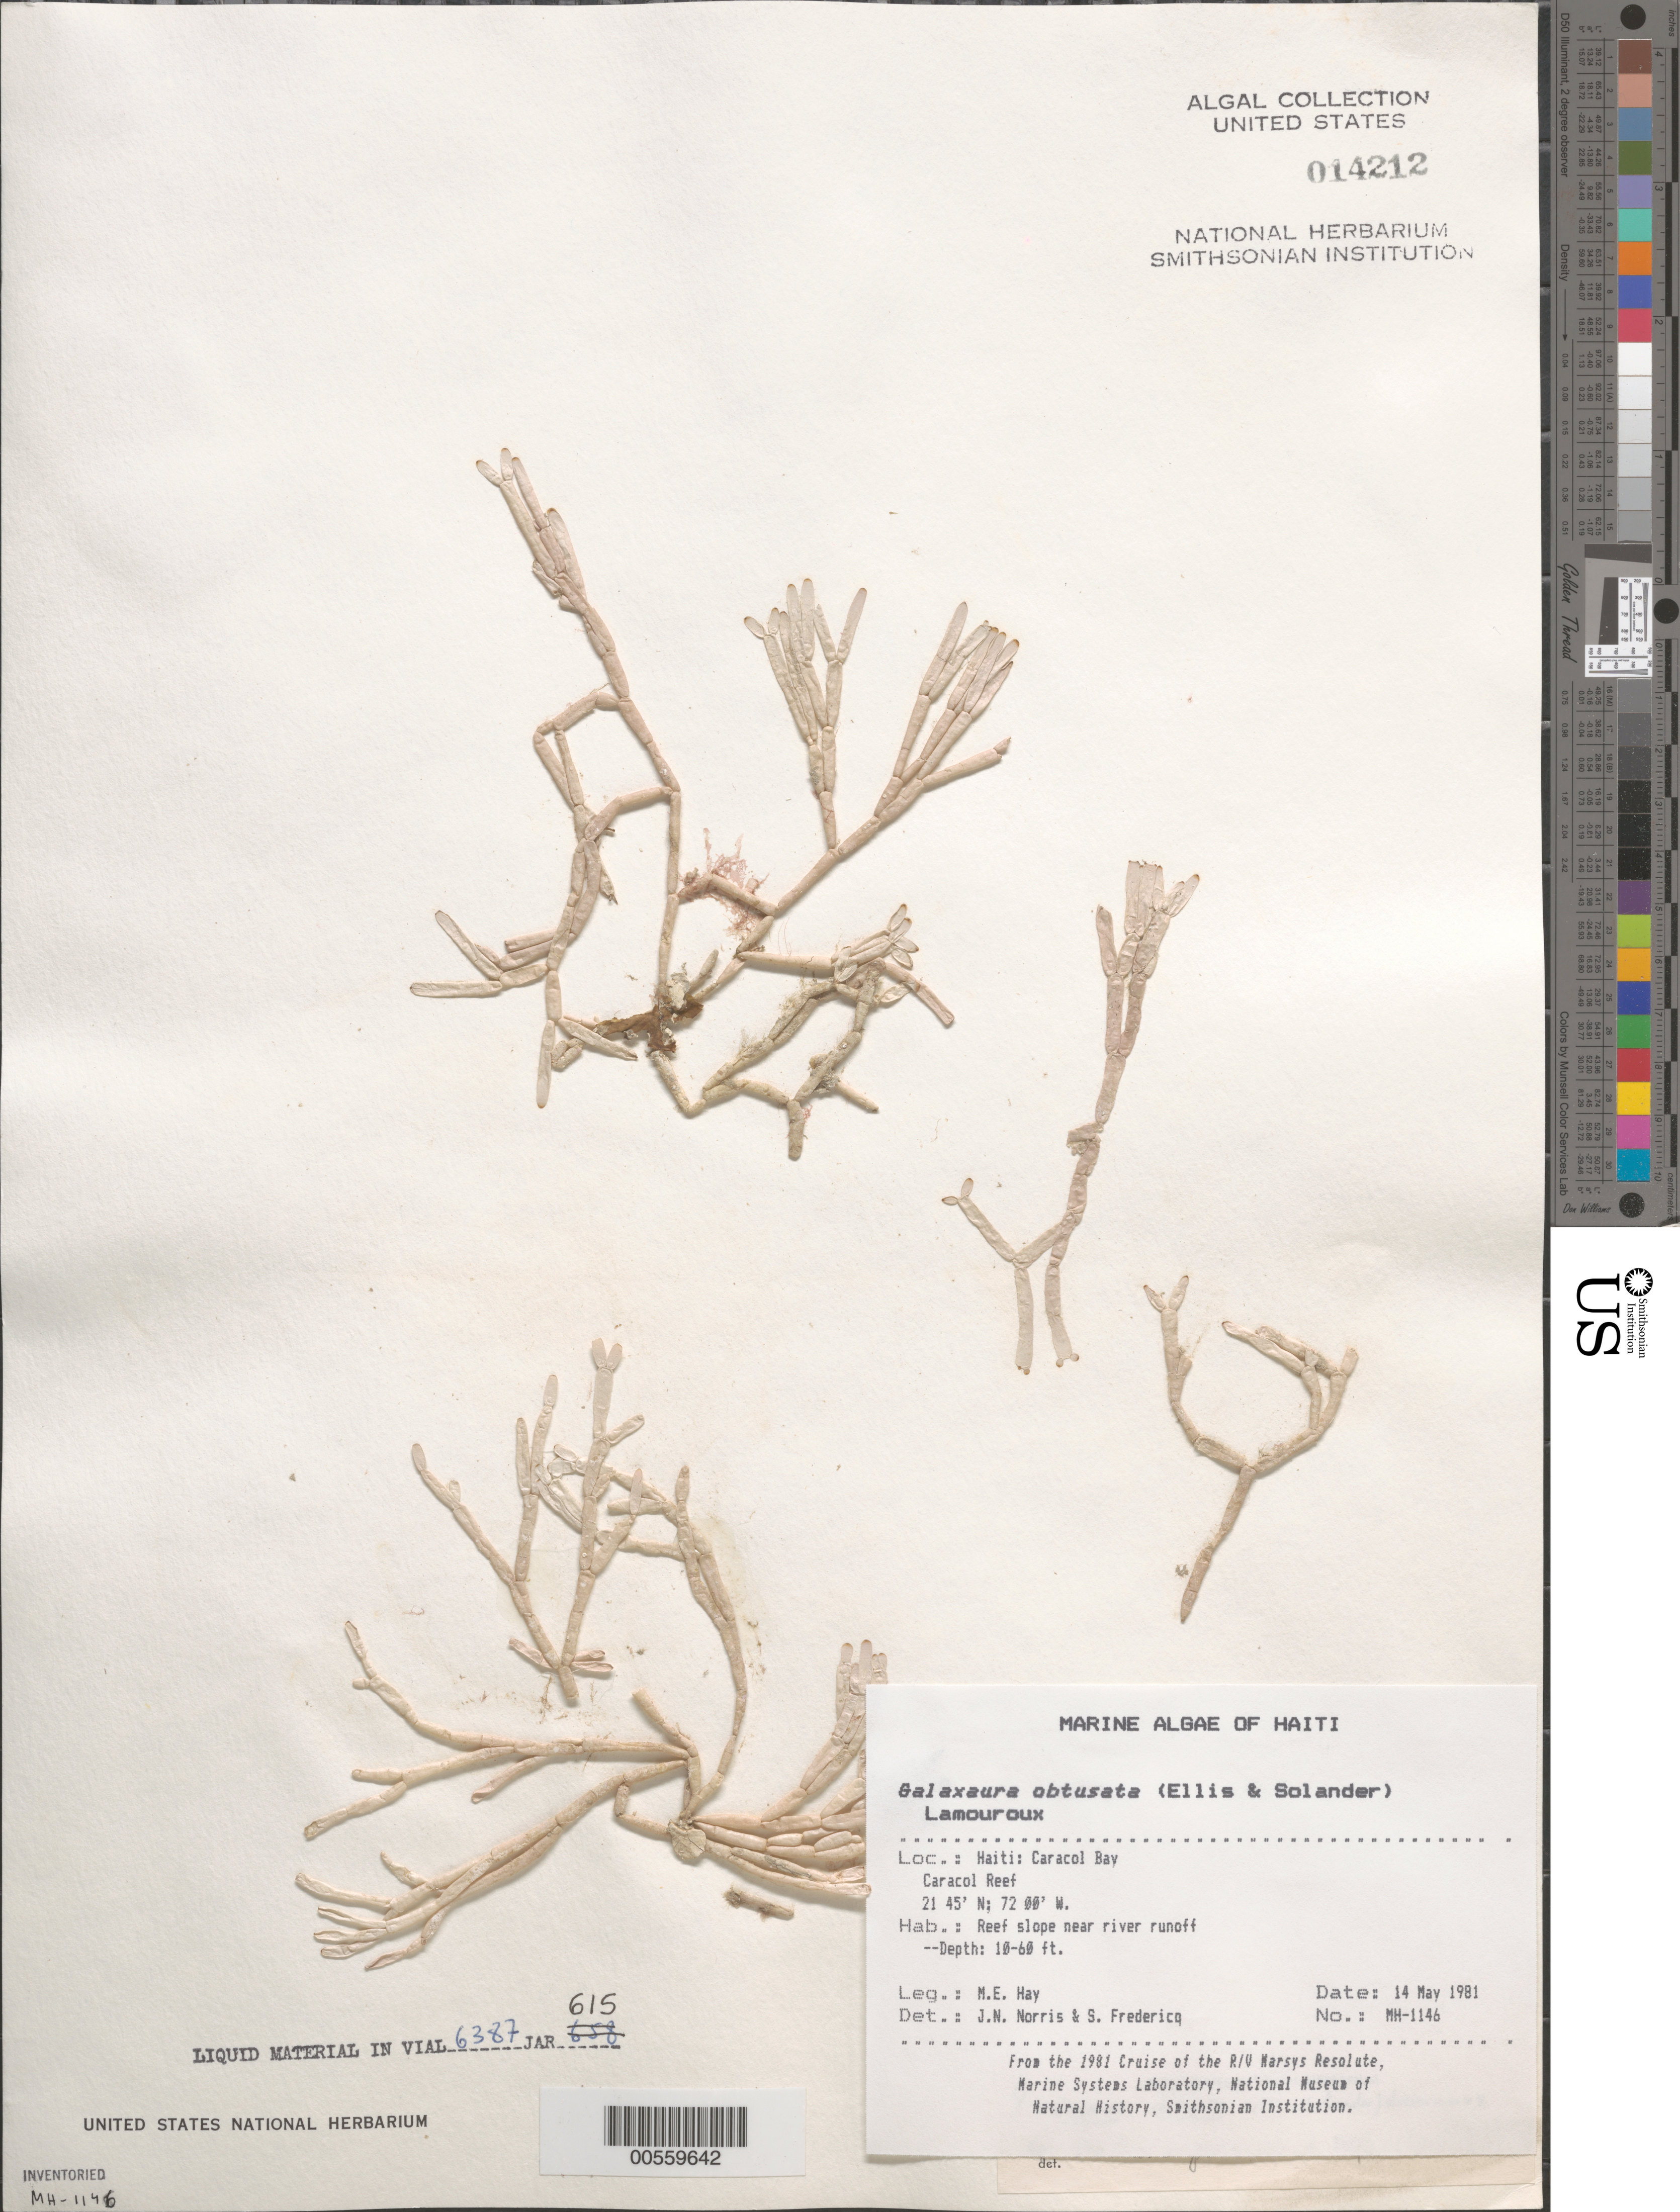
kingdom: Plantae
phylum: Rhodophyta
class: Florideophyceae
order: Nemaliales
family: Galaxauraceae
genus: Dichotomaria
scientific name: Dichotomaria obtusata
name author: (Ellis & Sol.) Lam.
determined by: Algae name updating Project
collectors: M. E. Hay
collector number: MEH-1146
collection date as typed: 14 May 1981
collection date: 1981-05-14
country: Haiti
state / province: Nord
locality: Caracol Reef, Caracol Bay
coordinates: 21 45'N, 72 00'W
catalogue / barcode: US 14212